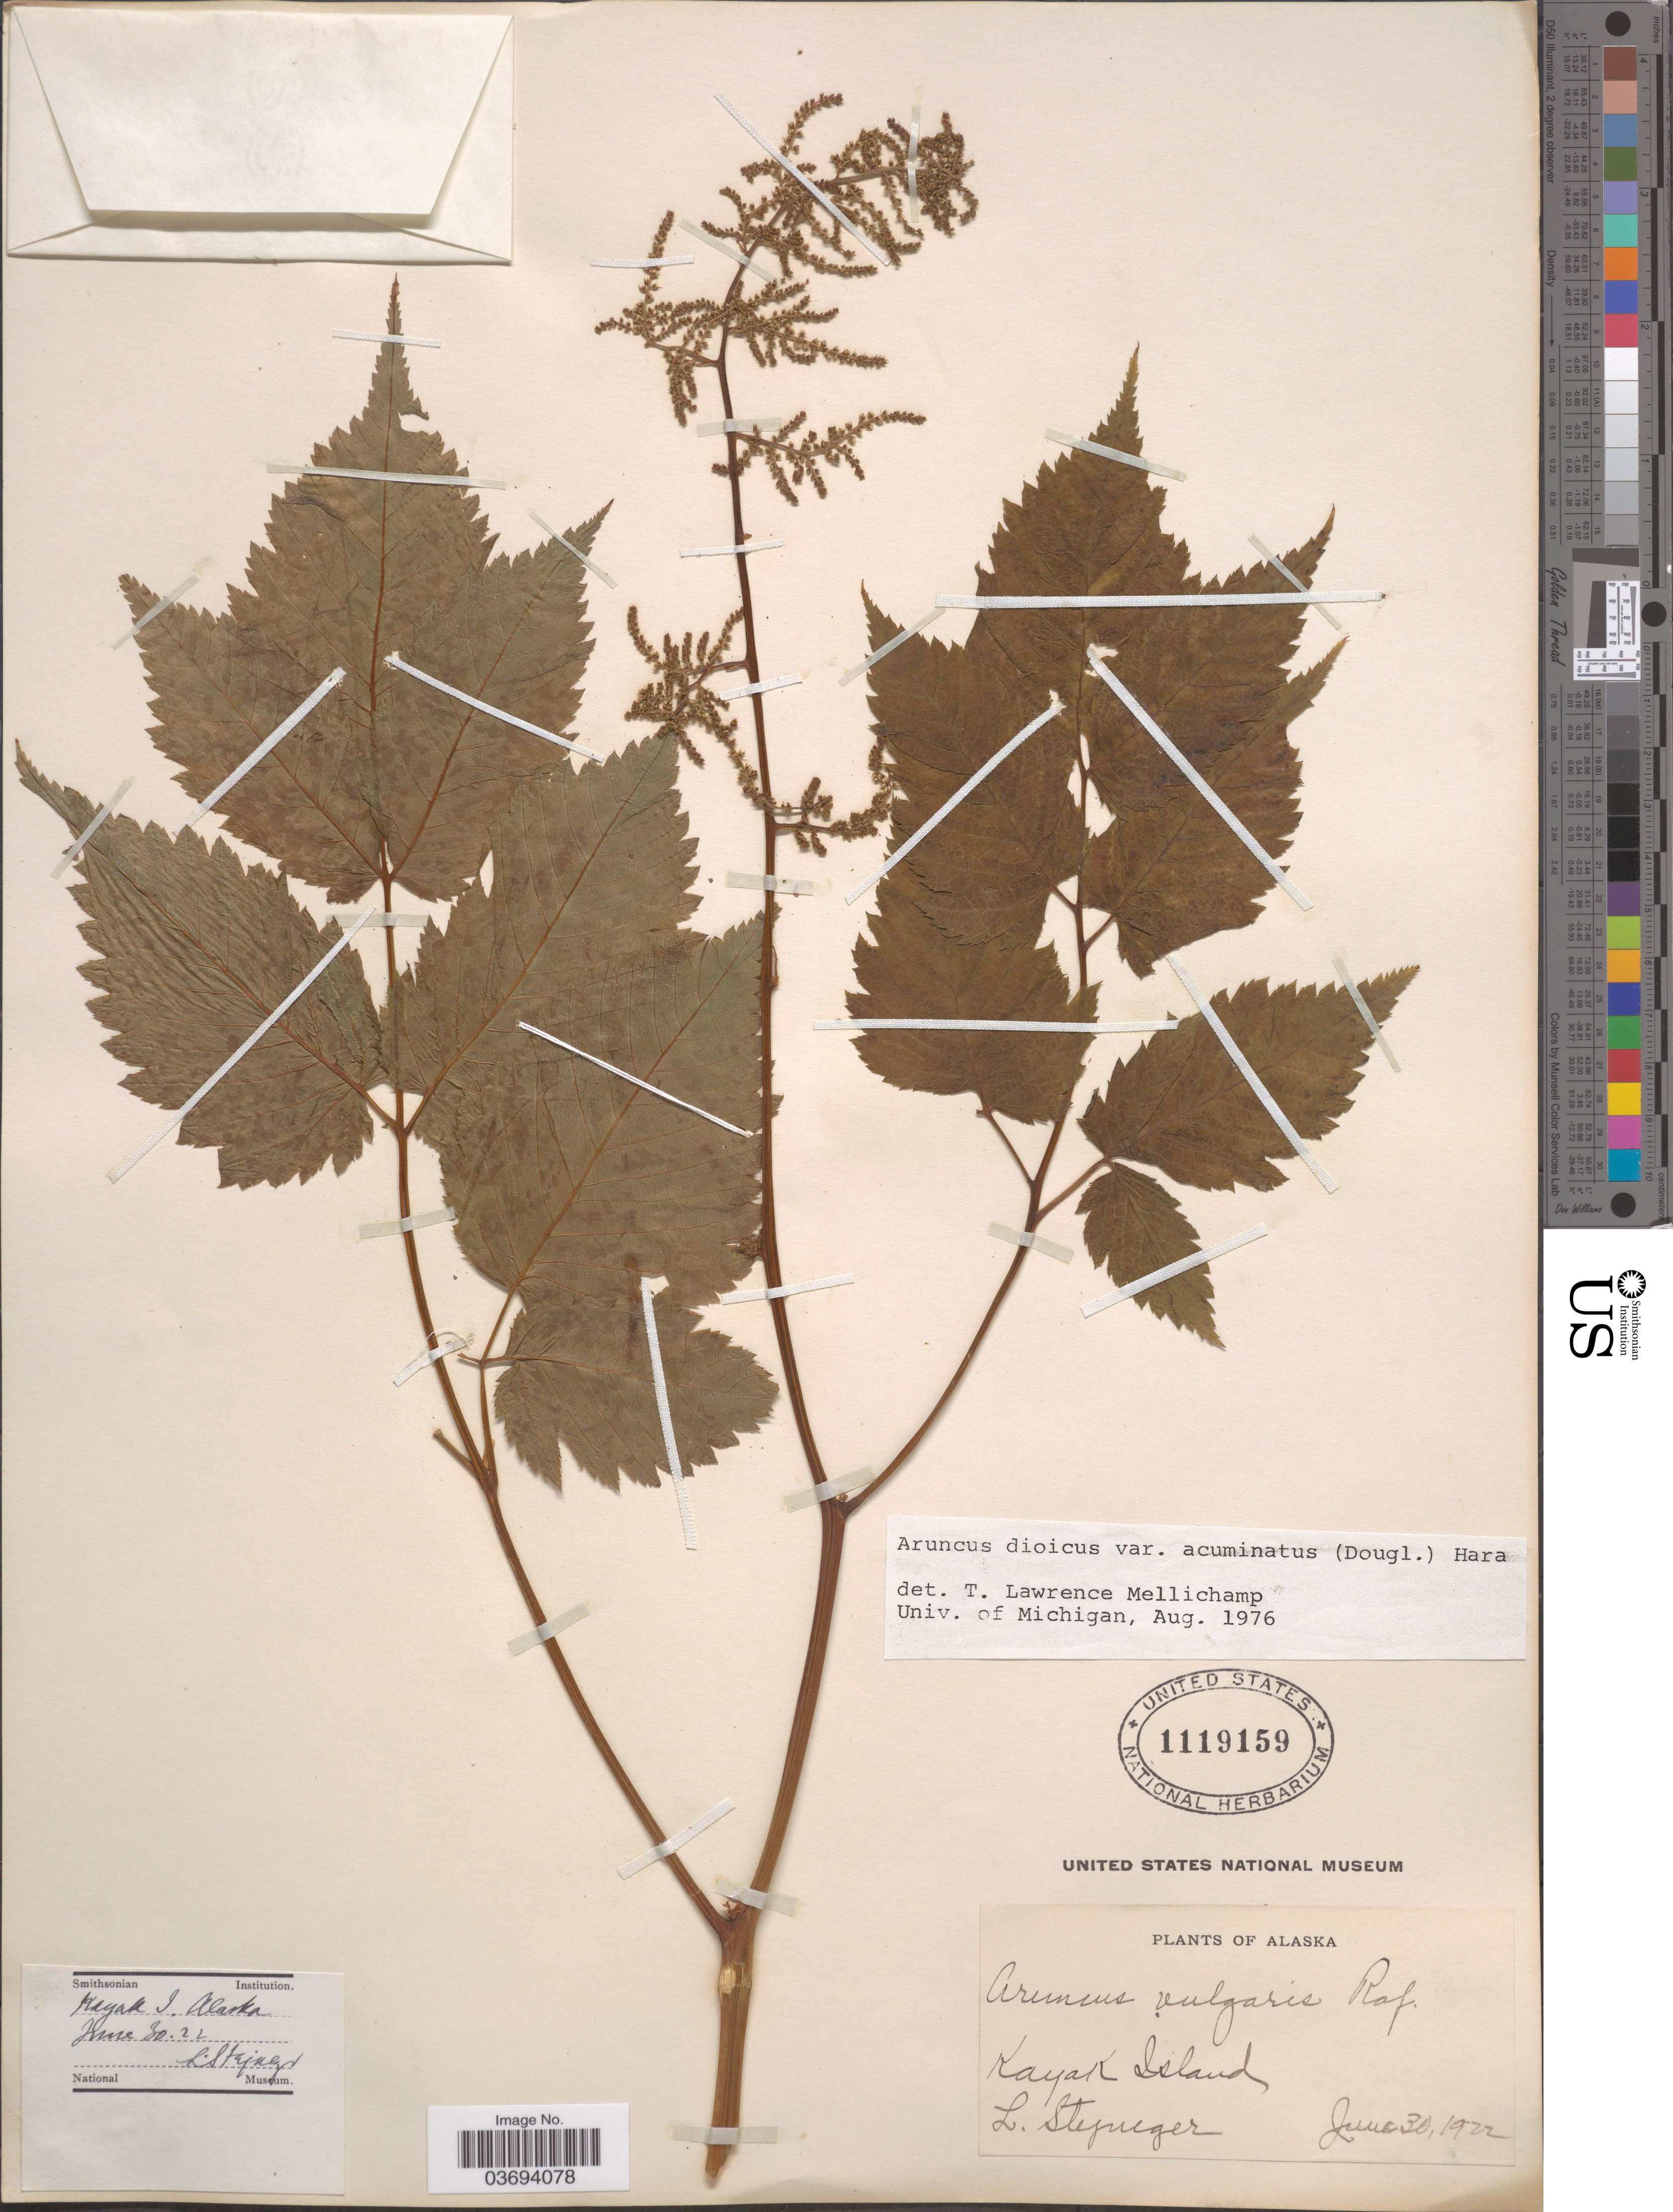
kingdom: Plantae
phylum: Tracheophyta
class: Magnoliopsida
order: Rosales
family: Rosaceae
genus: Aruncus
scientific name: Aruncus dioicus var. acuminatus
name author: (Rydb.) H. Hara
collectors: L. Stegneger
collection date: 1922-06-30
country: United States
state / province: Alaska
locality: Kayak Island.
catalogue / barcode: US 1119159